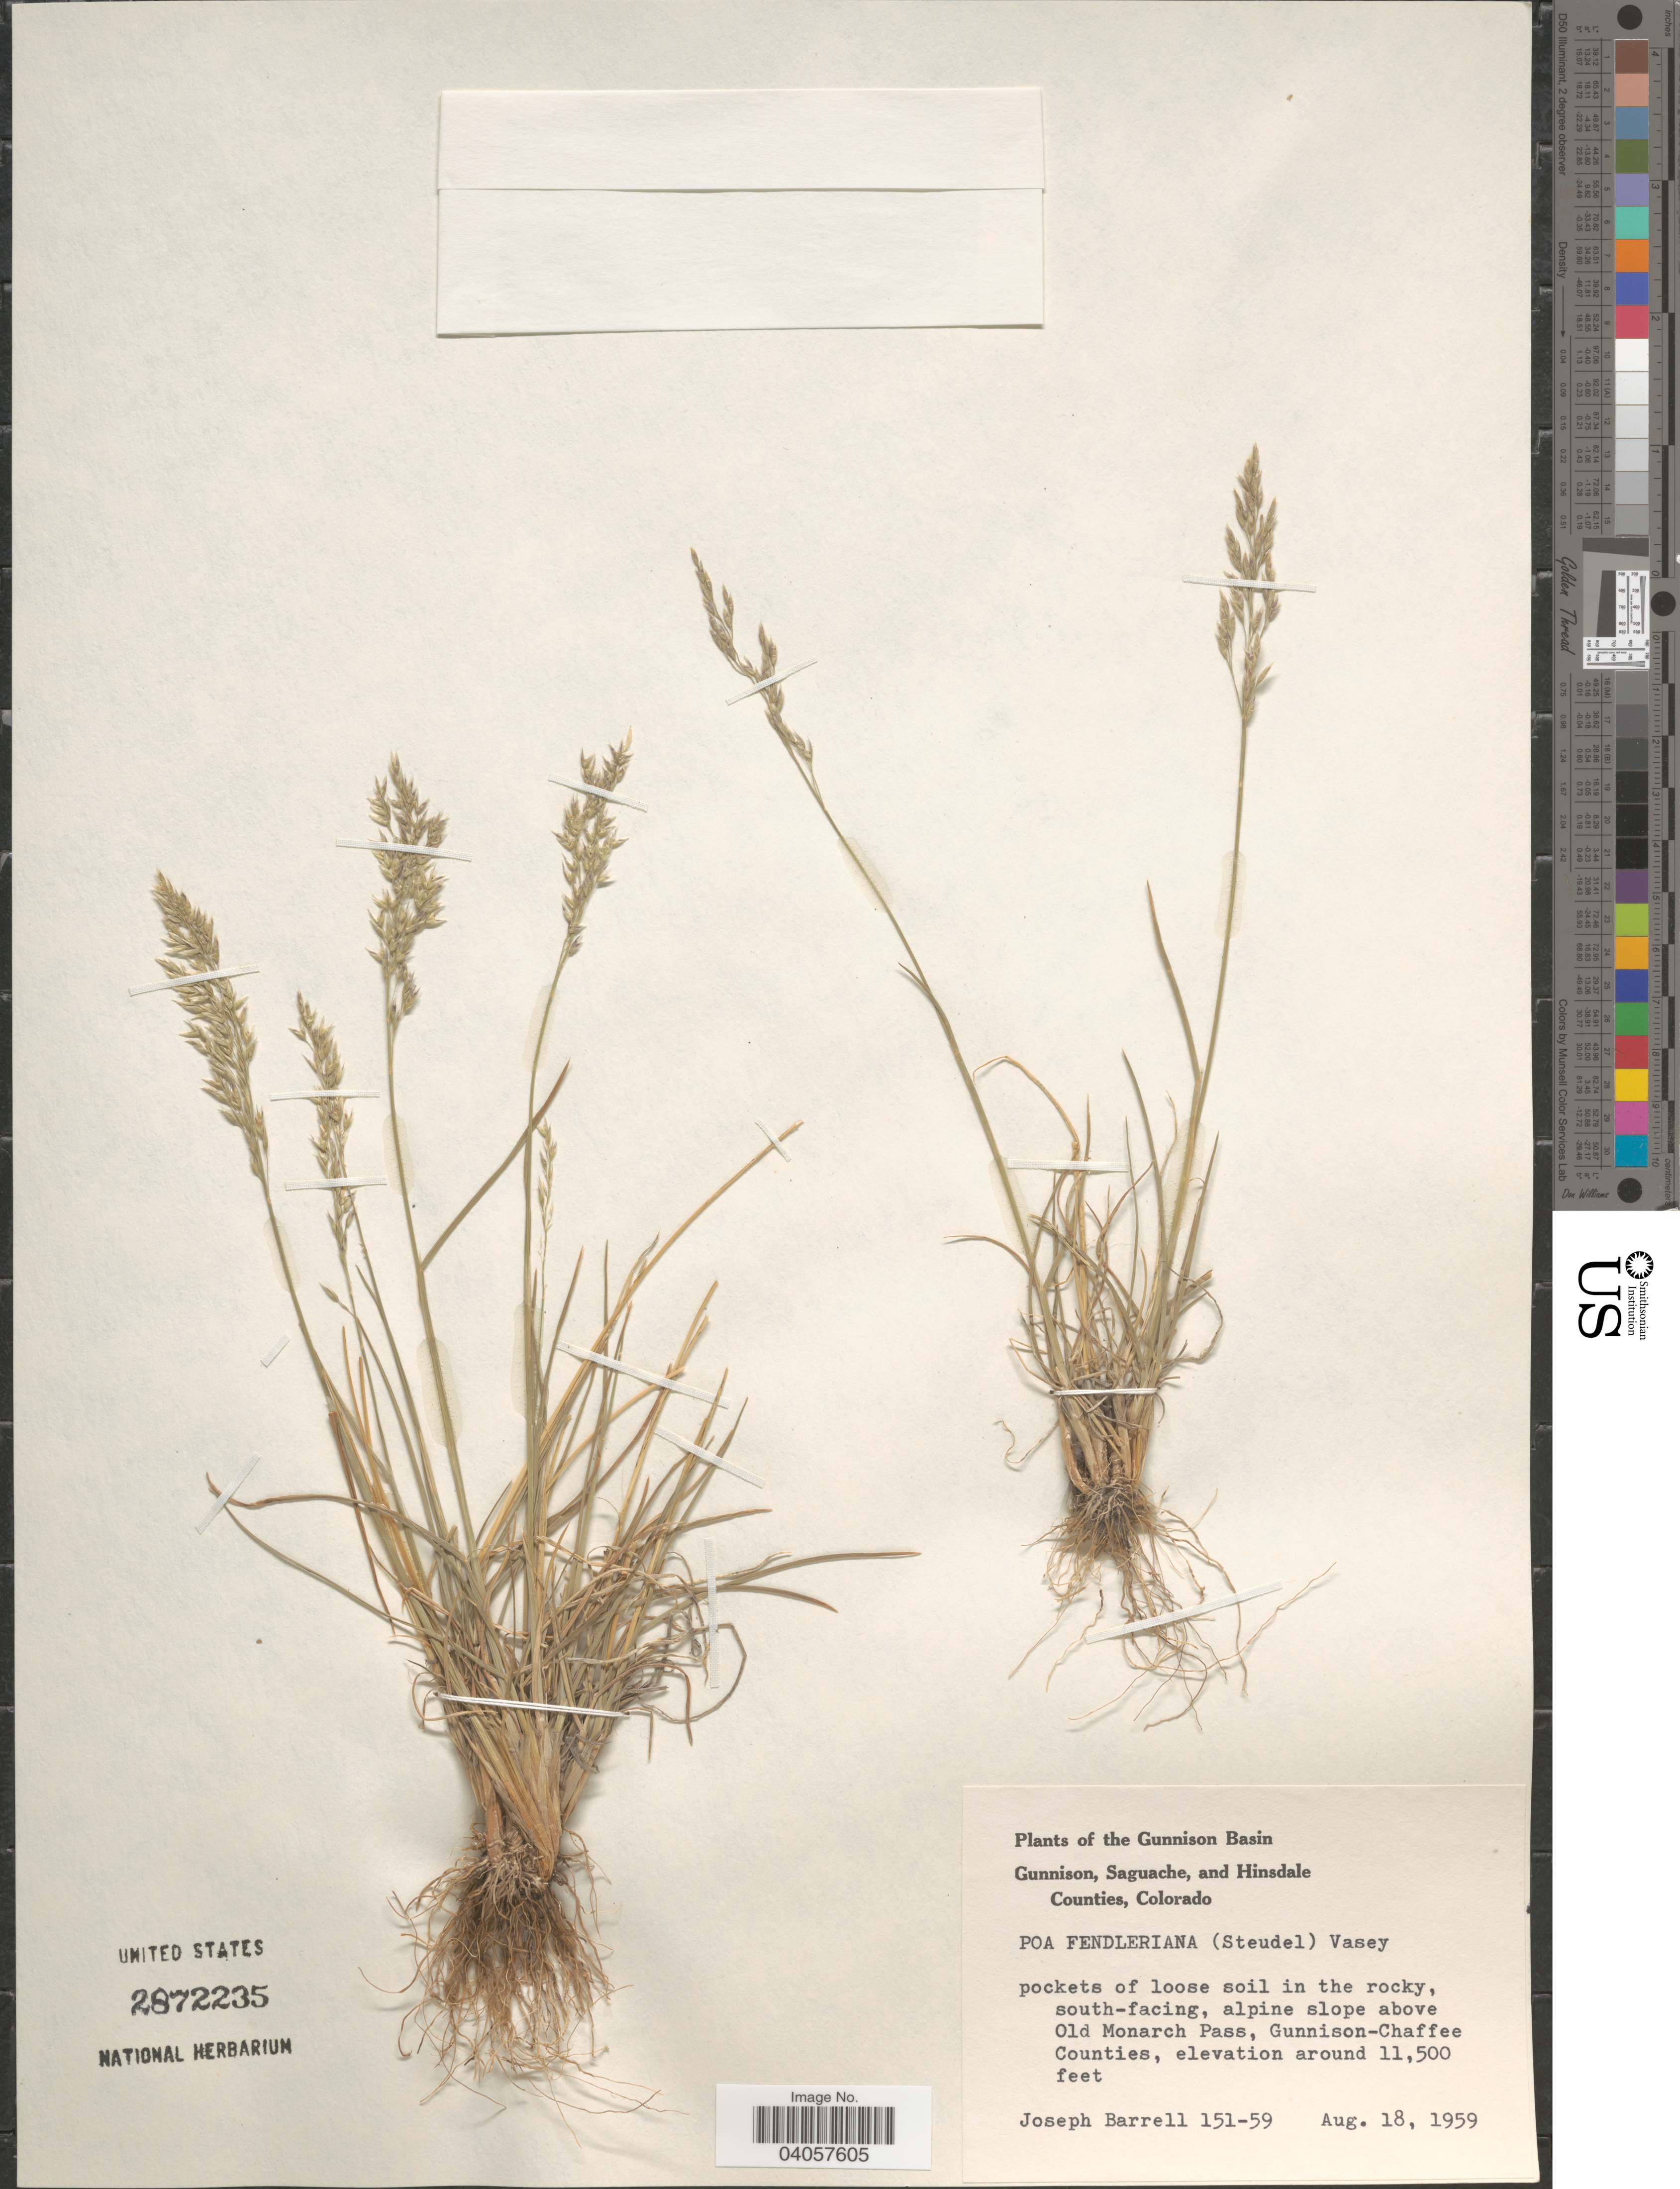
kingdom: Plantae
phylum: Tracheophyta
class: Liliopsida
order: Poales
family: Poaceae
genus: Poa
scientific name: Poa fendleriana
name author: (Steud.) Vasey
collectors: J. Barrell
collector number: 151-59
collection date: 1959-08-18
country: United States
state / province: Colorado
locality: The Gunnison Basin. South-facing, alpine slope above Old Monarch Pass, Gunnison-Chaffee Counties.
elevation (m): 3505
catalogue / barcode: US 2872235